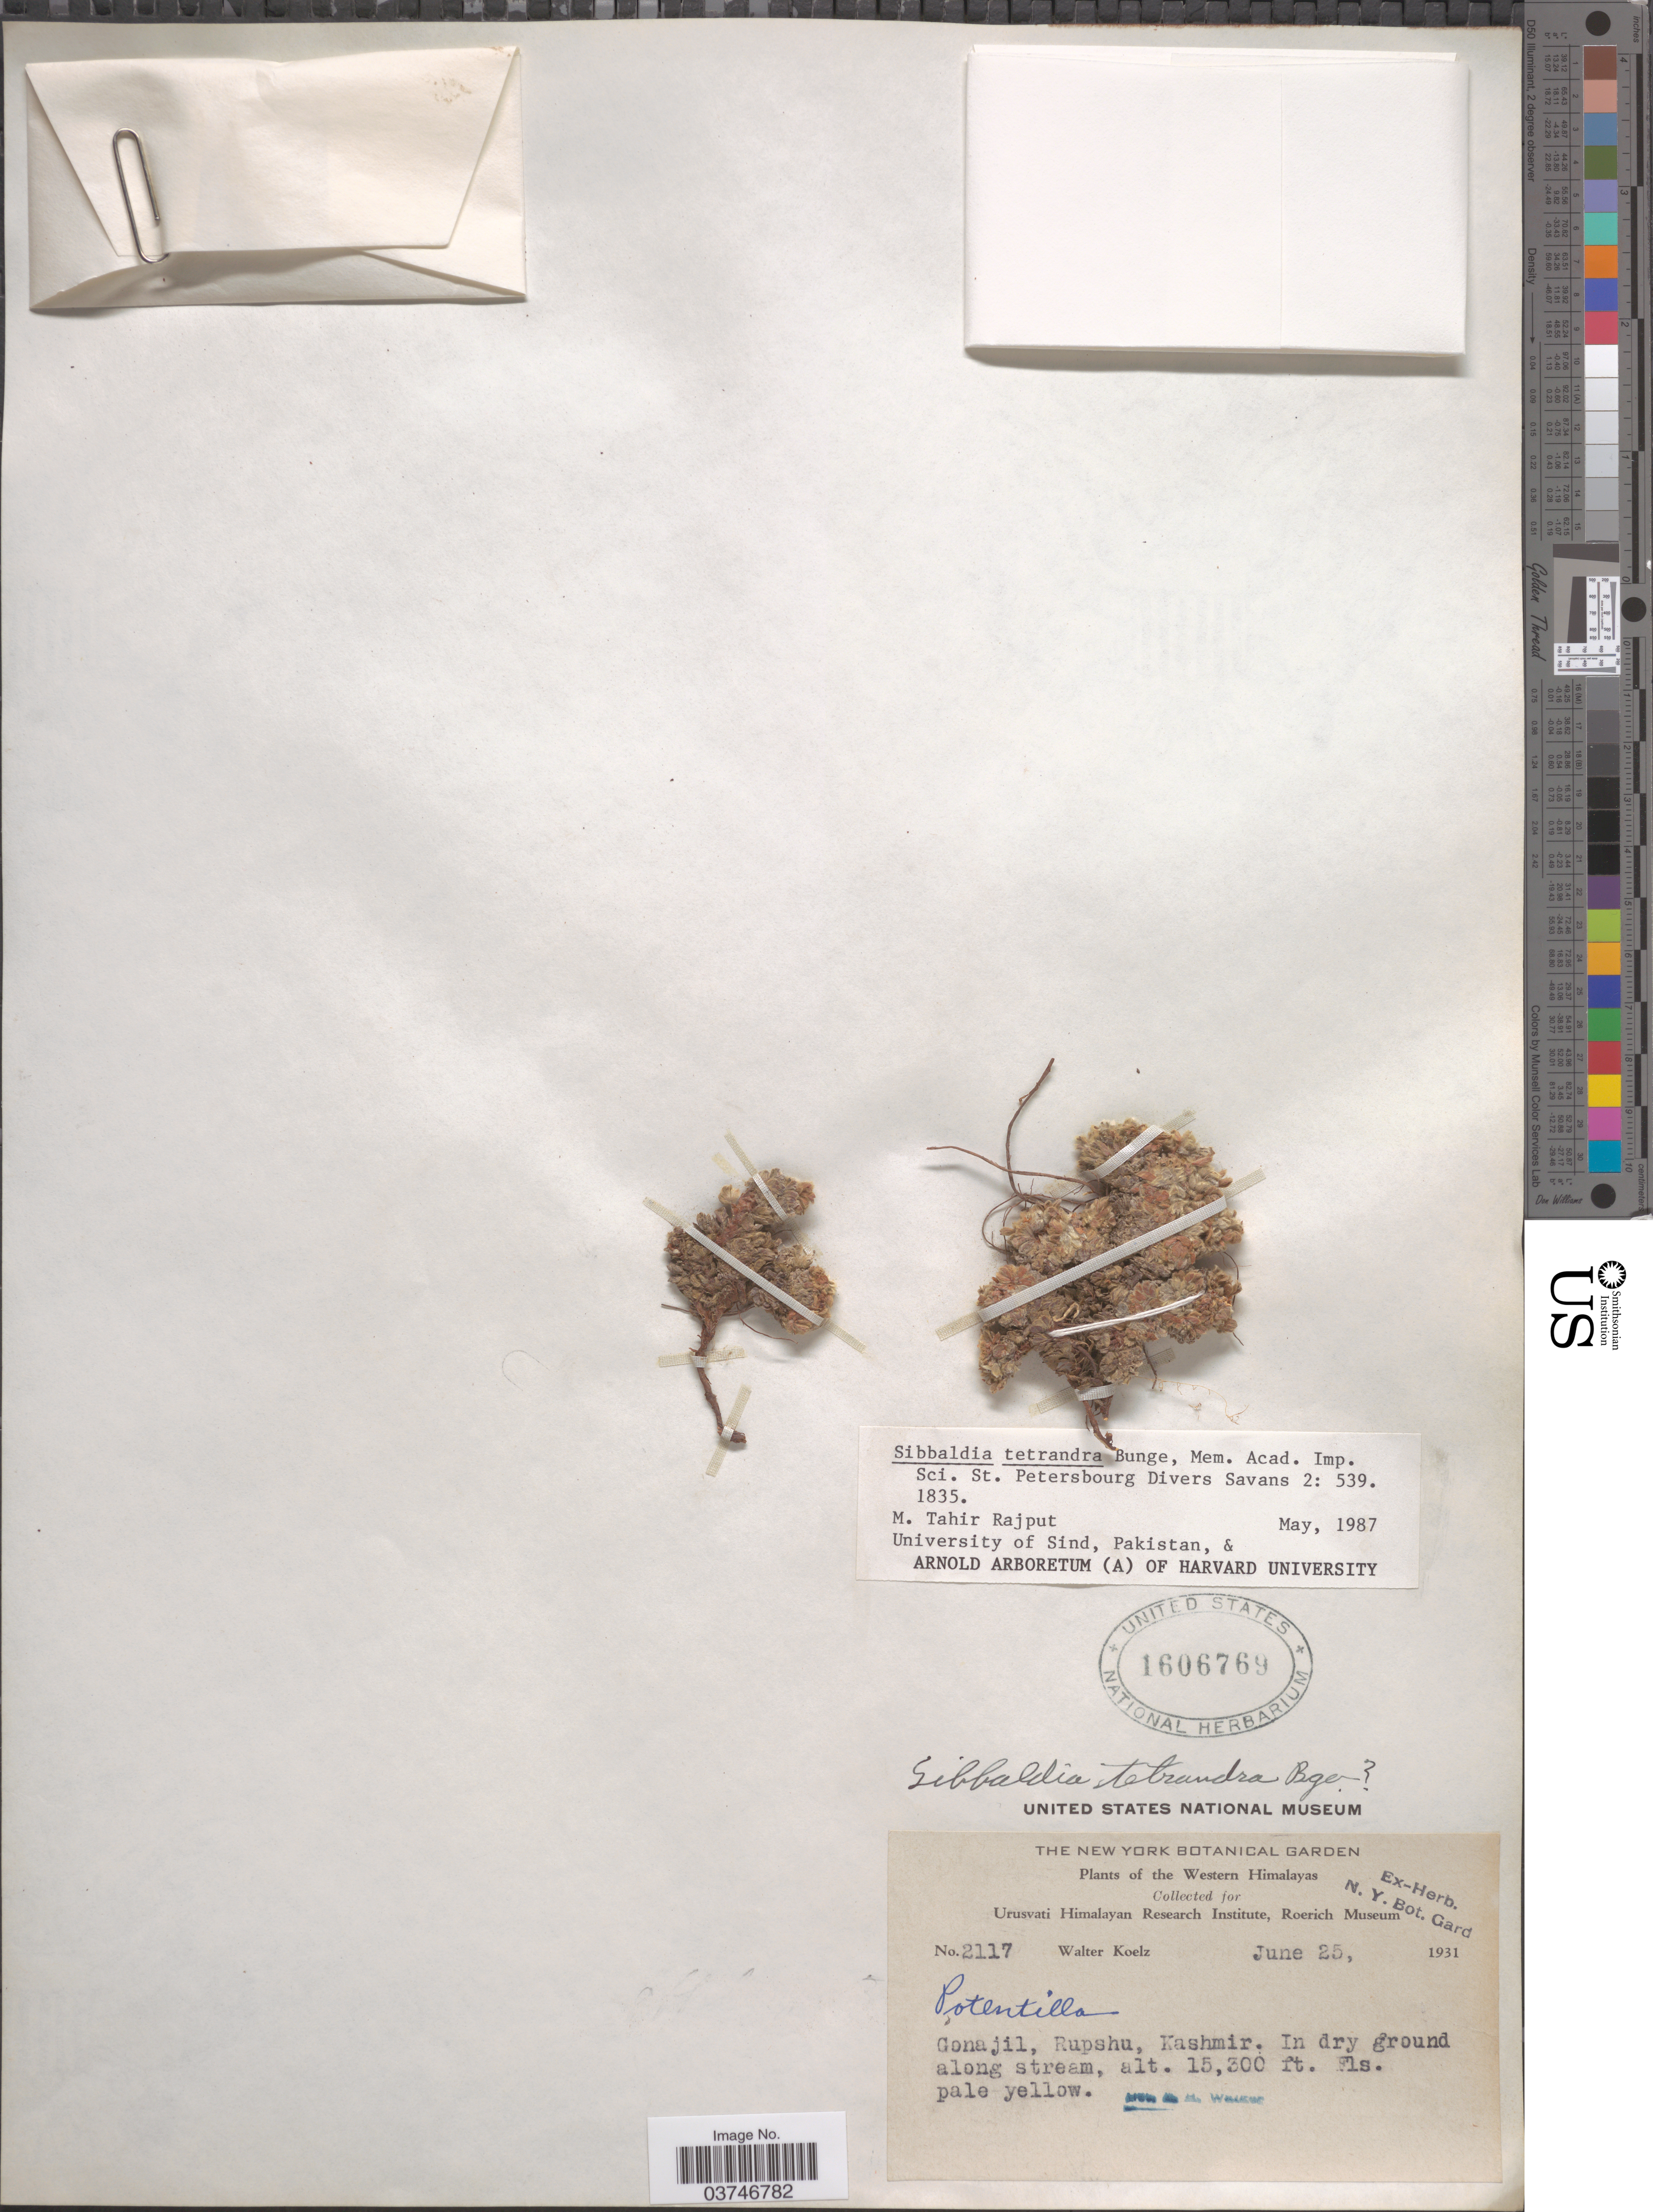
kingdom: Plantae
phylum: Tracheophyta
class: Magnoliopsida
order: Rosales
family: Rosaceae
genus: Sibbaldia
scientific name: Sibbaldia tetrandra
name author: Bunge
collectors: W. N. Koelz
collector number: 2117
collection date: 1931-06-25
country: India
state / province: Jammu and Kashmir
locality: The Western Himalayas. Gonajil, Rupshu, Kashmir.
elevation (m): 4663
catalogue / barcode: US 1606769